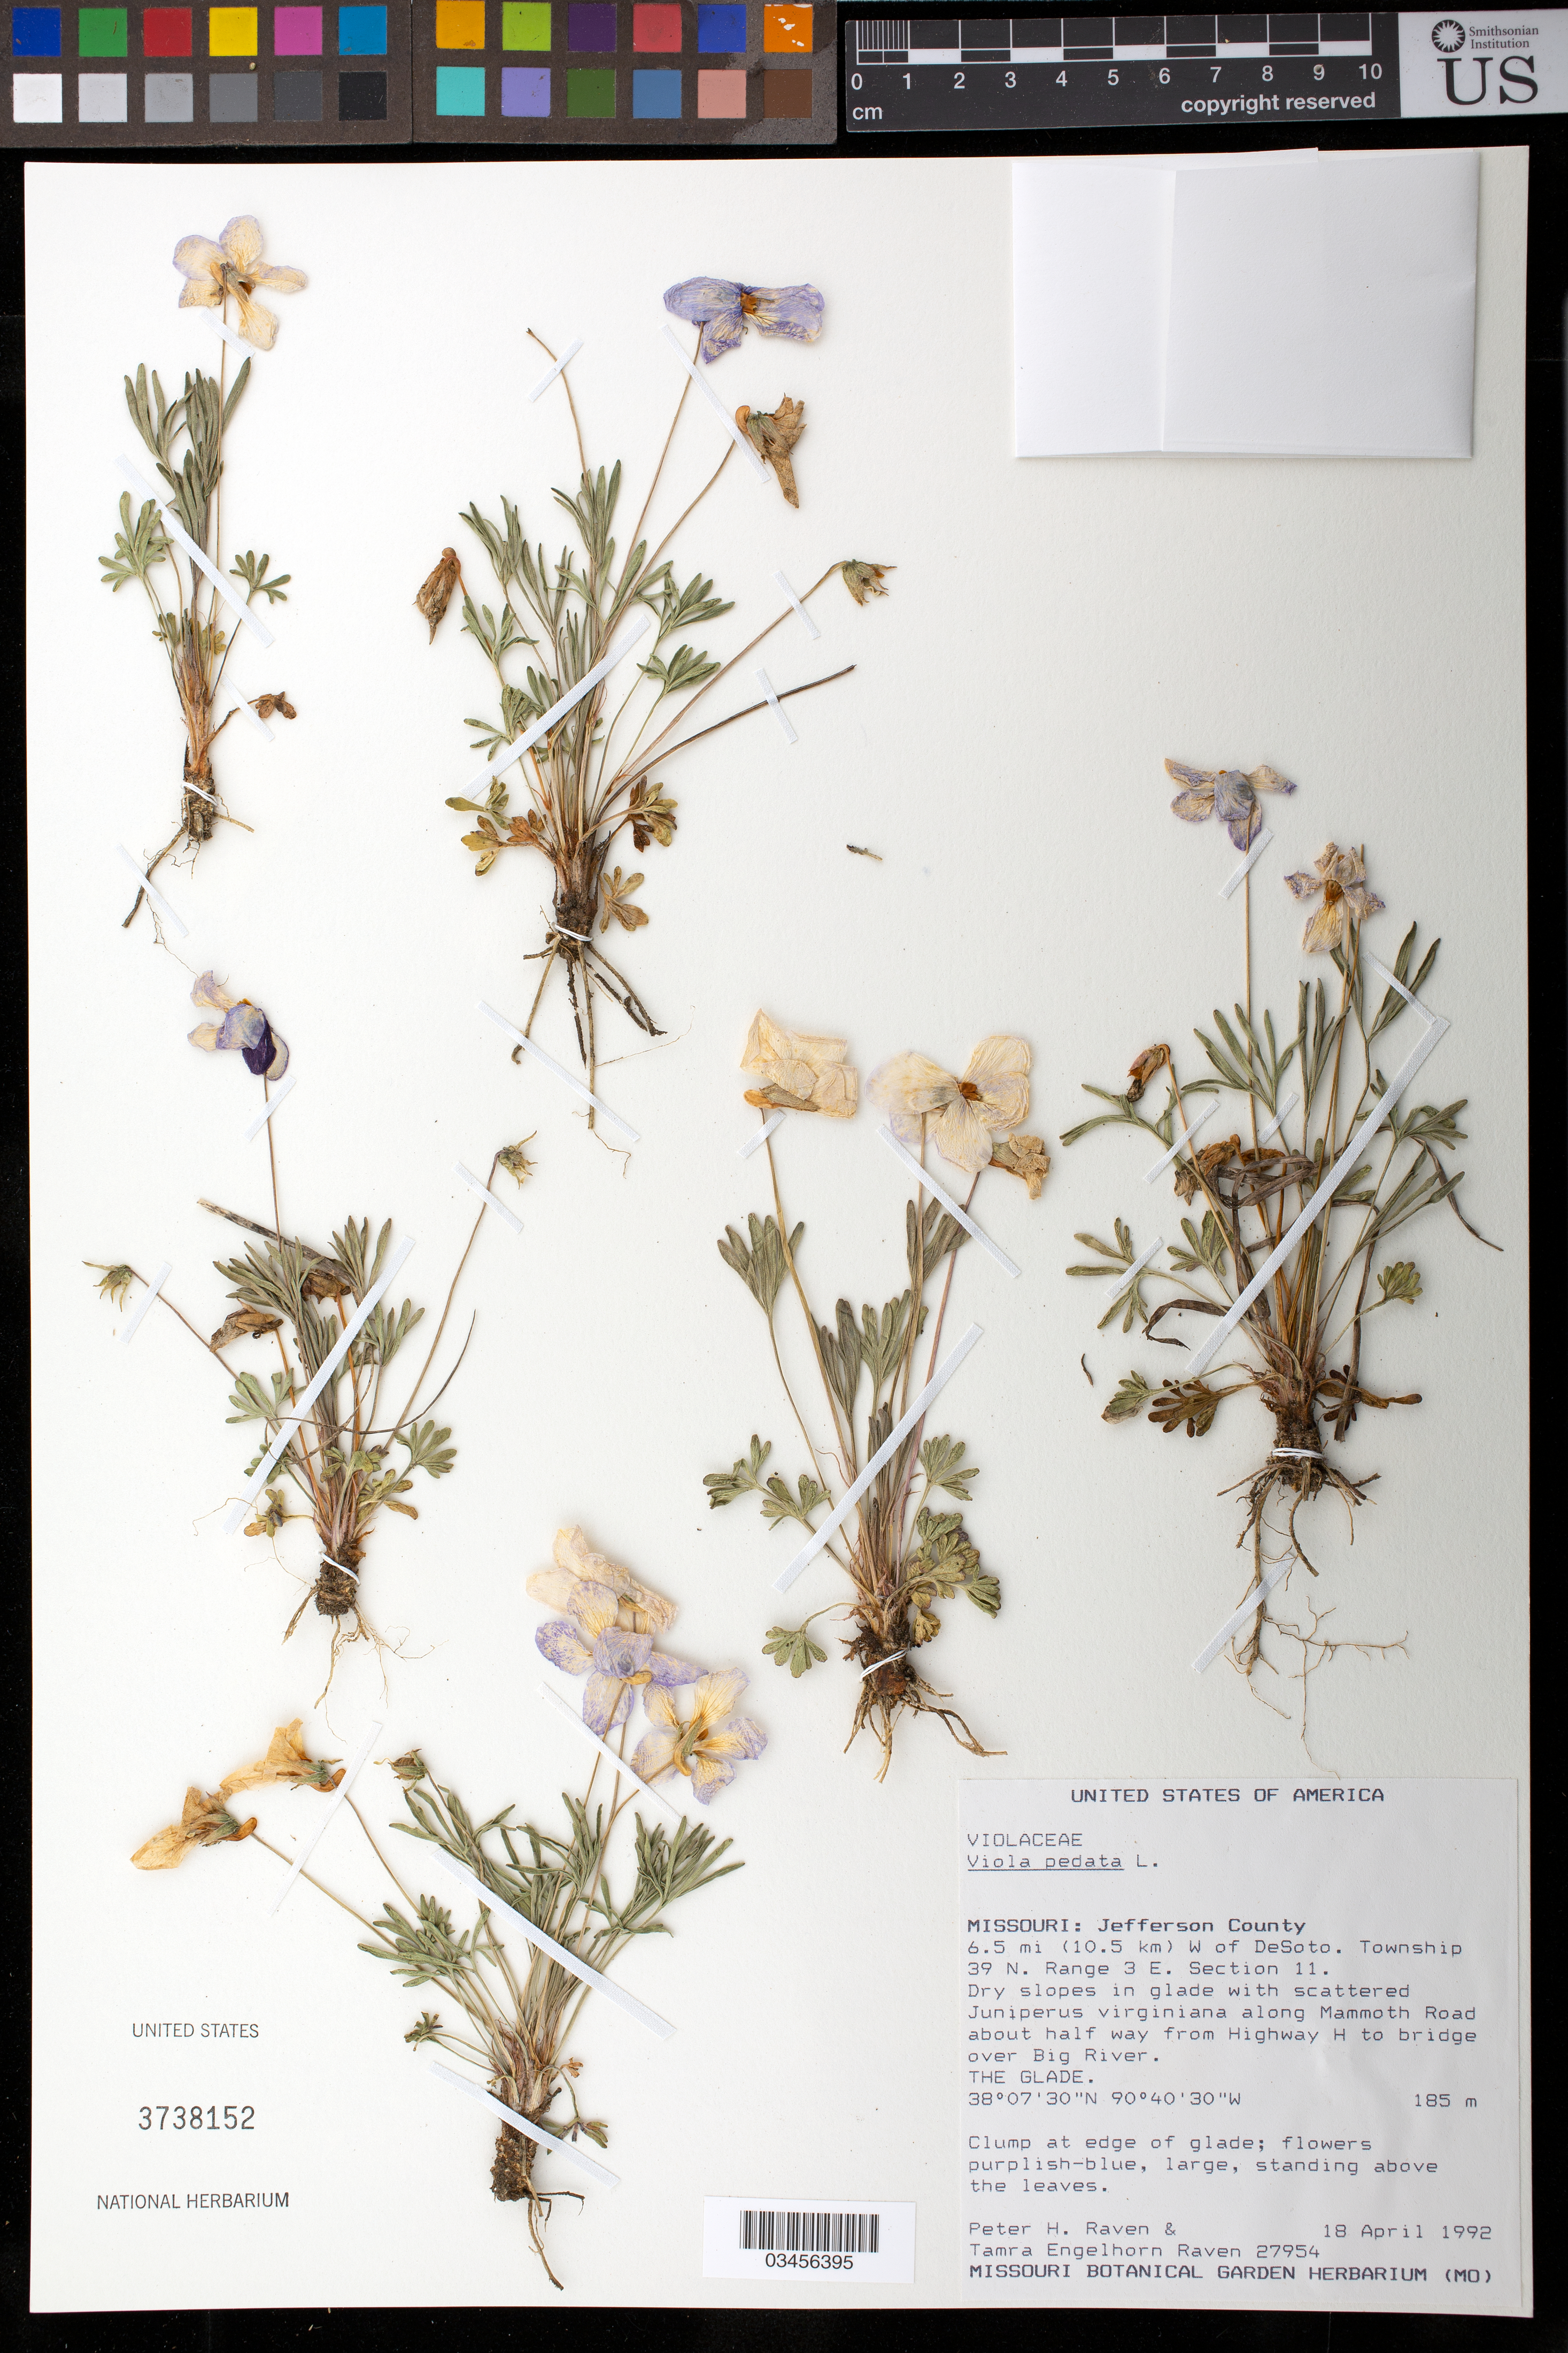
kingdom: Plantae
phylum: Tracheophyta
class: Magnoliopsida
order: Malpighiales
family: Violaceae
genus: Viola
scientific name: Viola pedata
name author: L.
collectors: P. Raven & T. Raven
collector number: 27954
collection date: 1992-04-18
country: United States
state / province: Missouri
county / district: Jefferson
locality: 6.5 mi (10.5 km) W of DeSoto. Township 39 N. Range 3 E. Section 11. Dry slopes in glade with scattered Juniperus virginiana along Mammtoh Road about halfway from Highway H to bridge over Big River. The Glade.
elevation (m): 185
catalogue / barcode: US 3738152